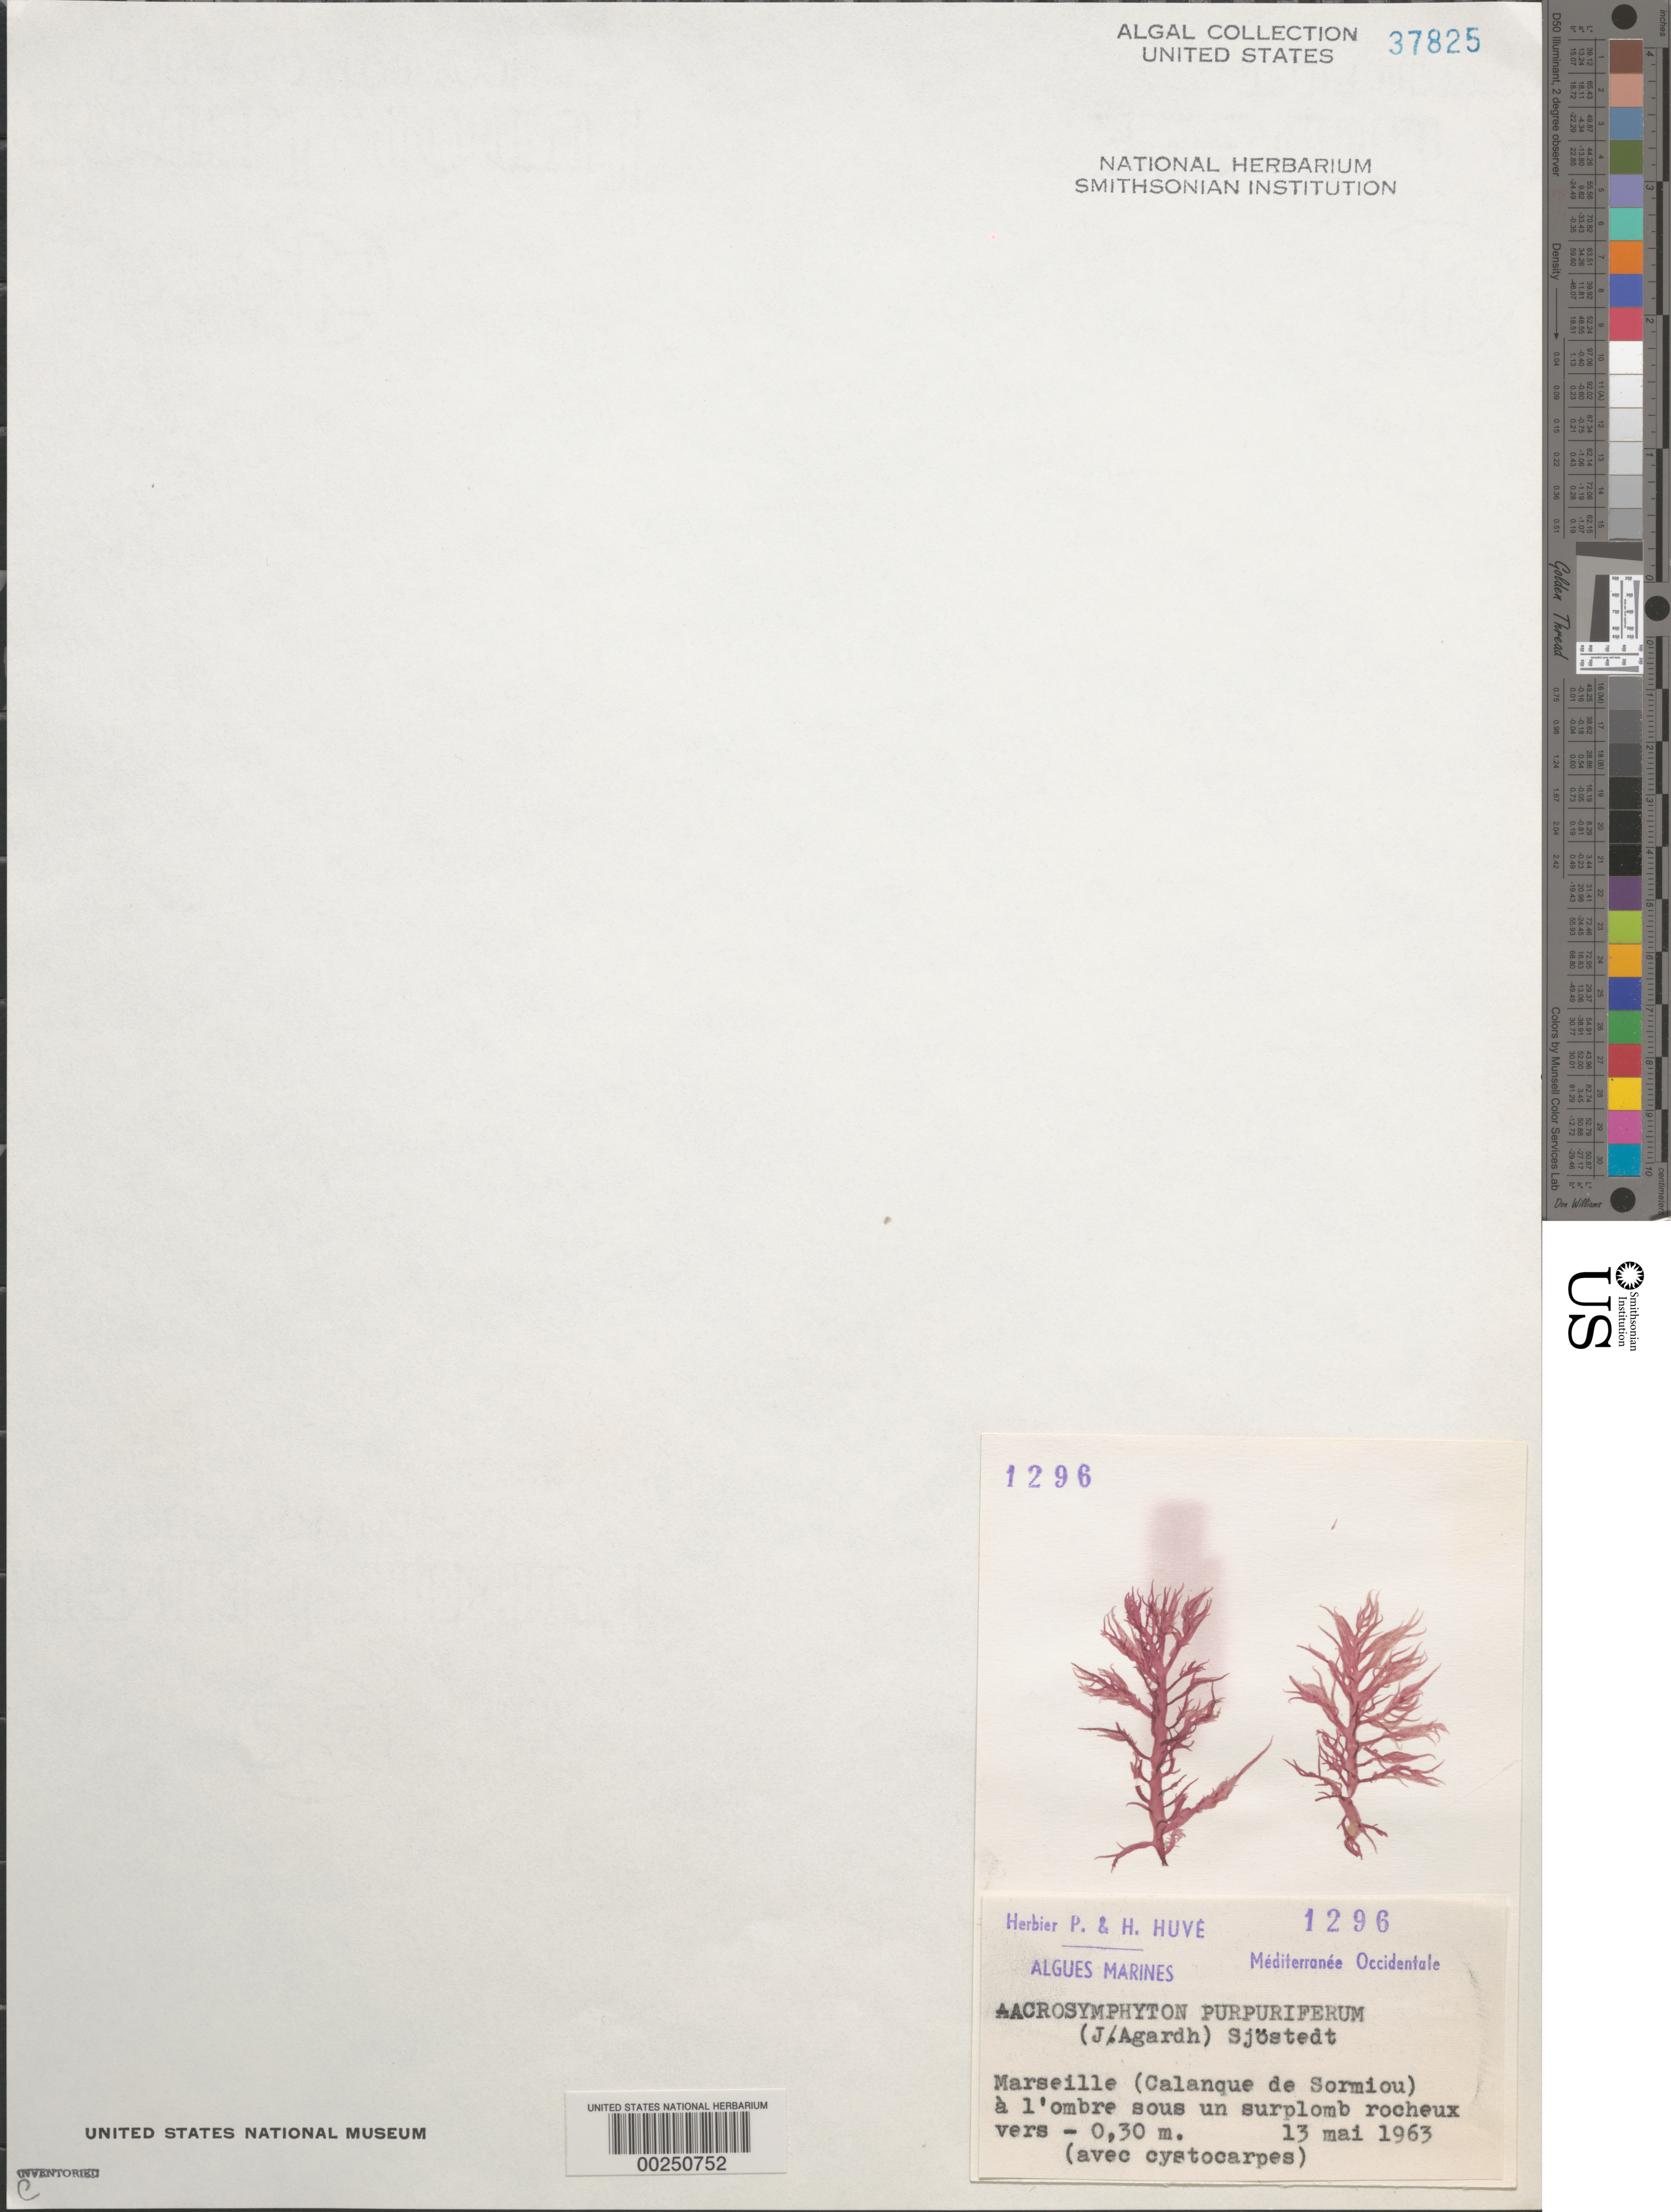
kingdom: Plantae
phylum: Rhodophyta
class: Florideophyceae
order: Acrosymphytales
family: Acrosymphytaceae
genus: Acrosymphyton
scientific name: Acrosymphyton purpuriferum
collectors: P. Huve & H. Huve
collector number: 1296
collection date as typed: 13 May 1963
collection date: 1963-05-13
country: France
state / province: Provence-Alpes-Côte d'Azur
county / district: Bouches-du-Rhône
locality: Marseille, Calanque de Sormiou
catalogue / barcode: US 37825